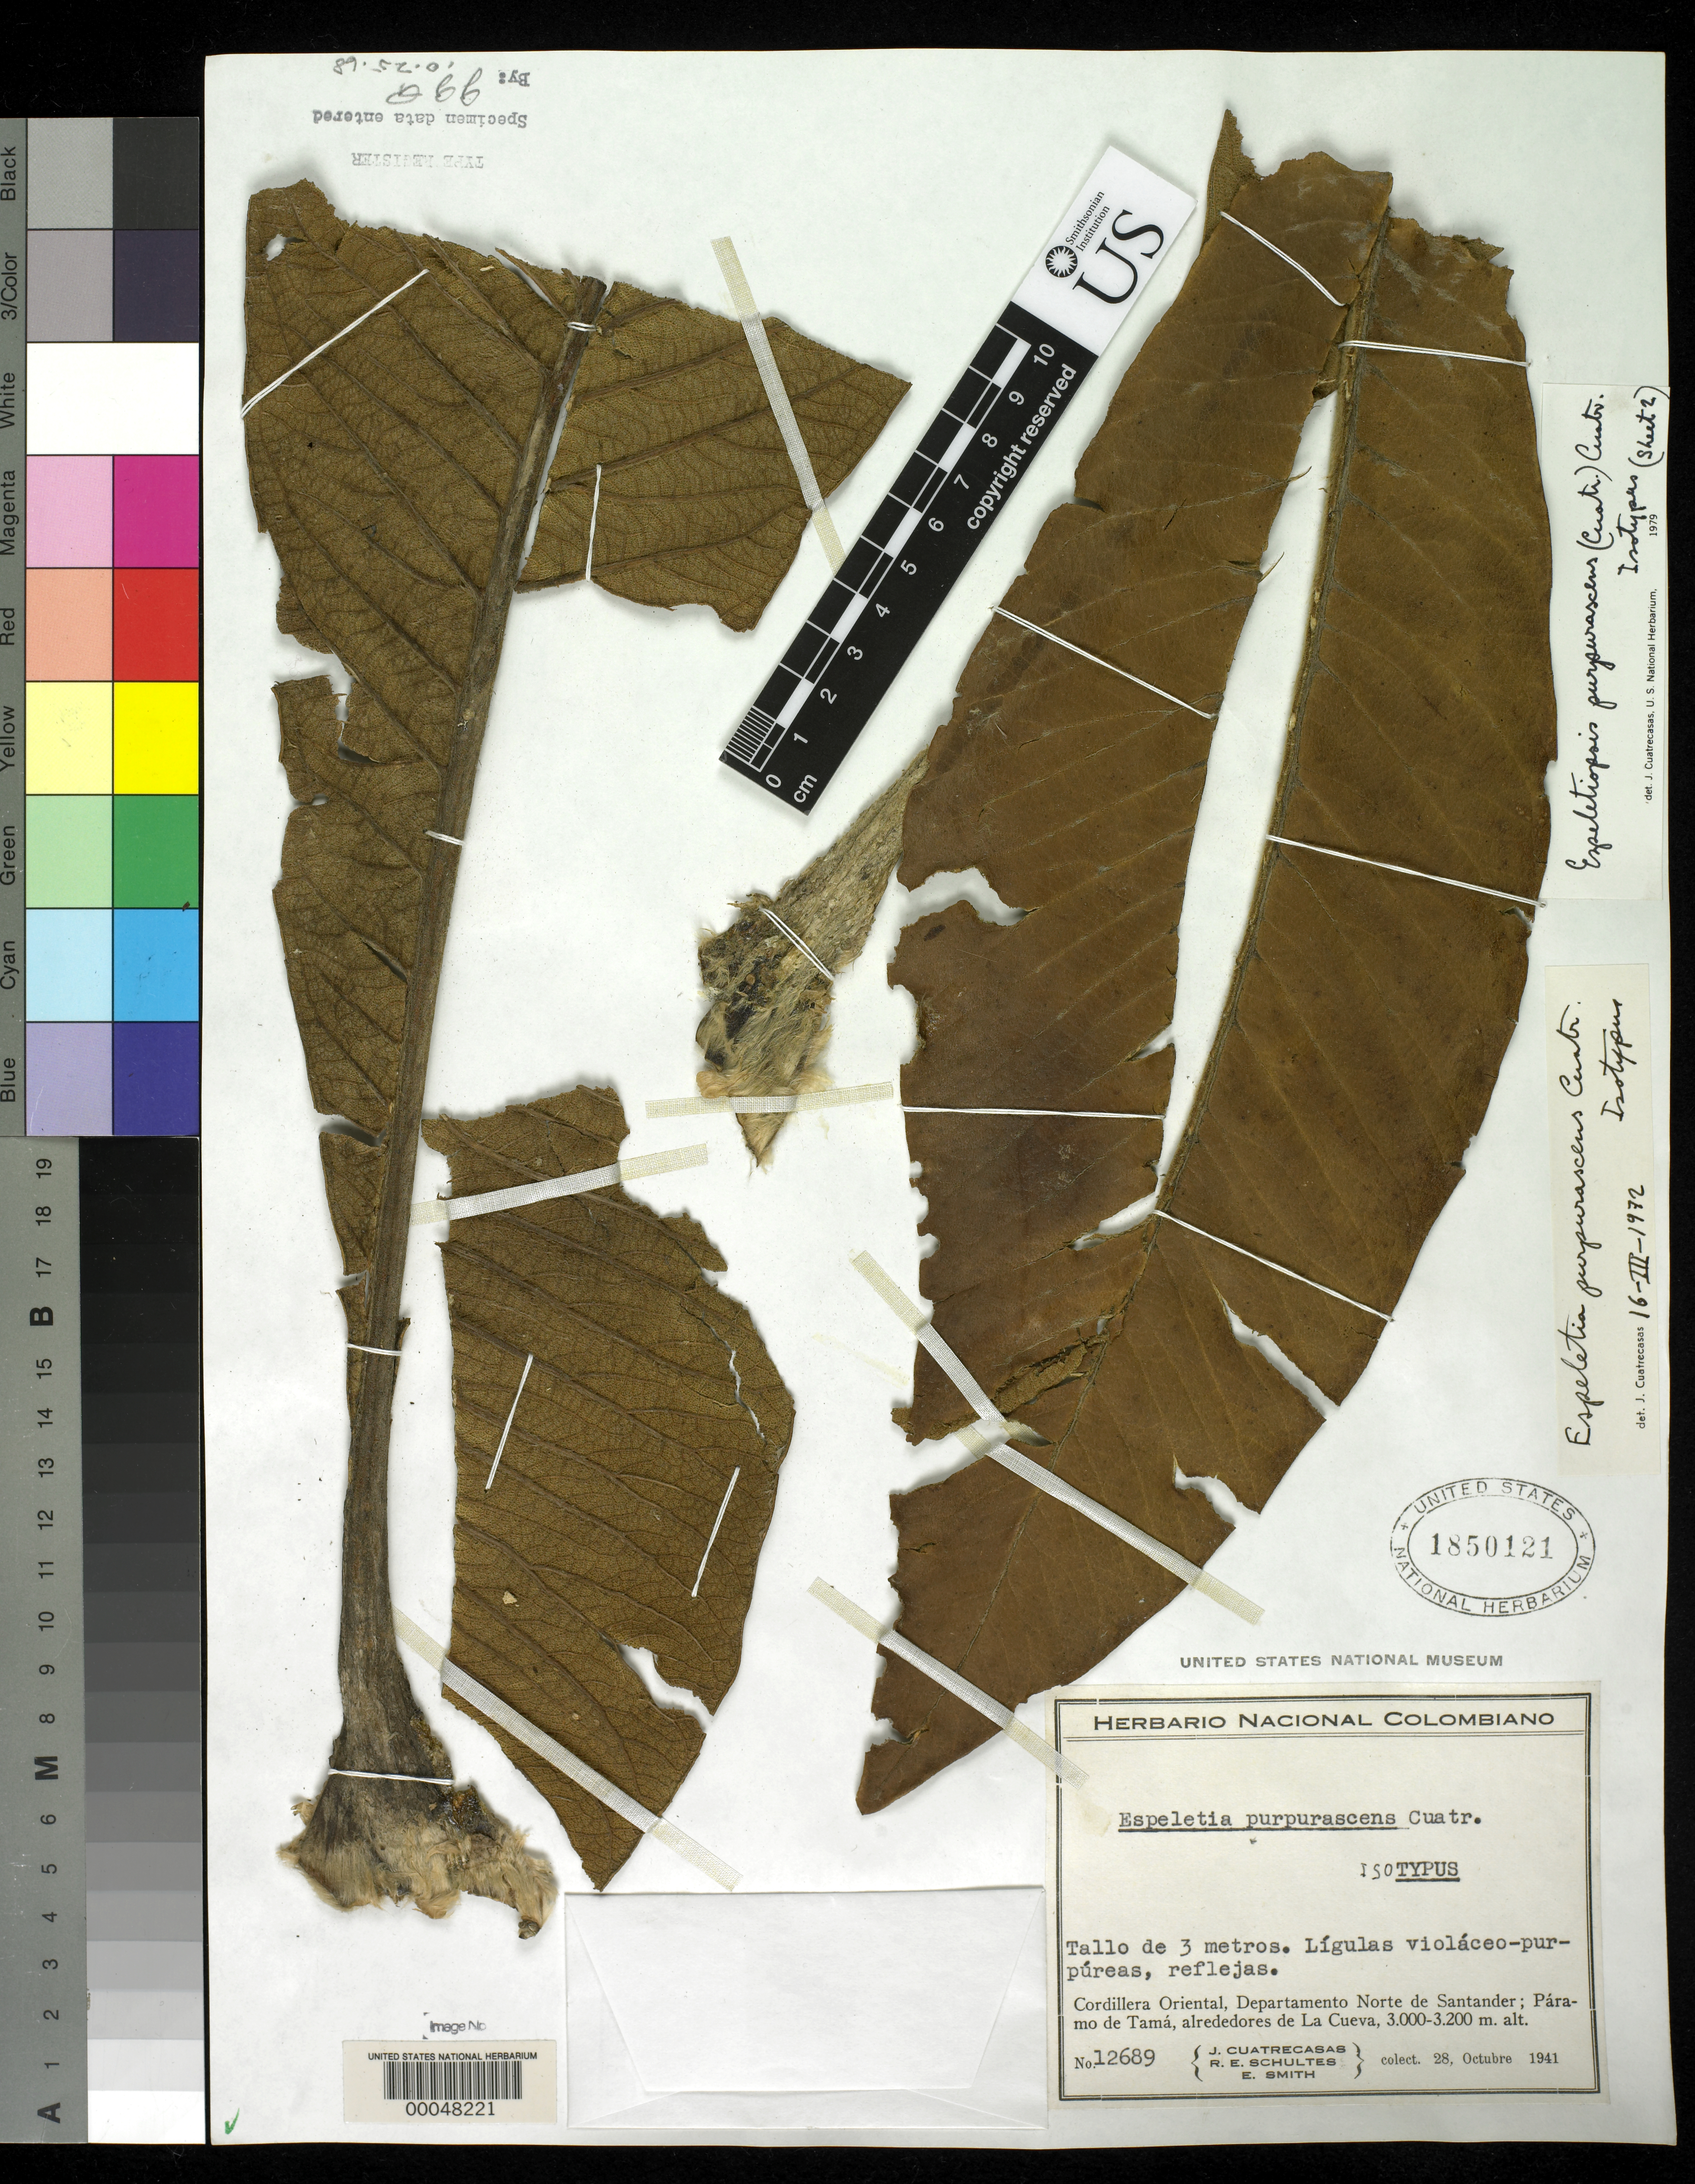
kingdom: Plantae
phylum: Tracheophyta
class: Magnoliopsida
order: Asterales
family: Asteraceae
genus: Espeletia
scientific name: Espeletia purpurascens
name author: Cuatrec.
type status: Isotype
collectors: J. Cuatrecasas, R. E. Schultes & C. E. Smith Jr.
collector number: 12689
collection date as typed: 28 Oct 1941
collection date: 1941-10-28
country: Colombia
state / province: Norte de Santander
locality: Cordillera Oriental, Páramo de Tama, Alrededores de La Cueva. [Cordillera Oriental, Páramo de Tama, outskirts of La Cueva.]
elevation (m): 3000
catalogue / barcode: US 1850121